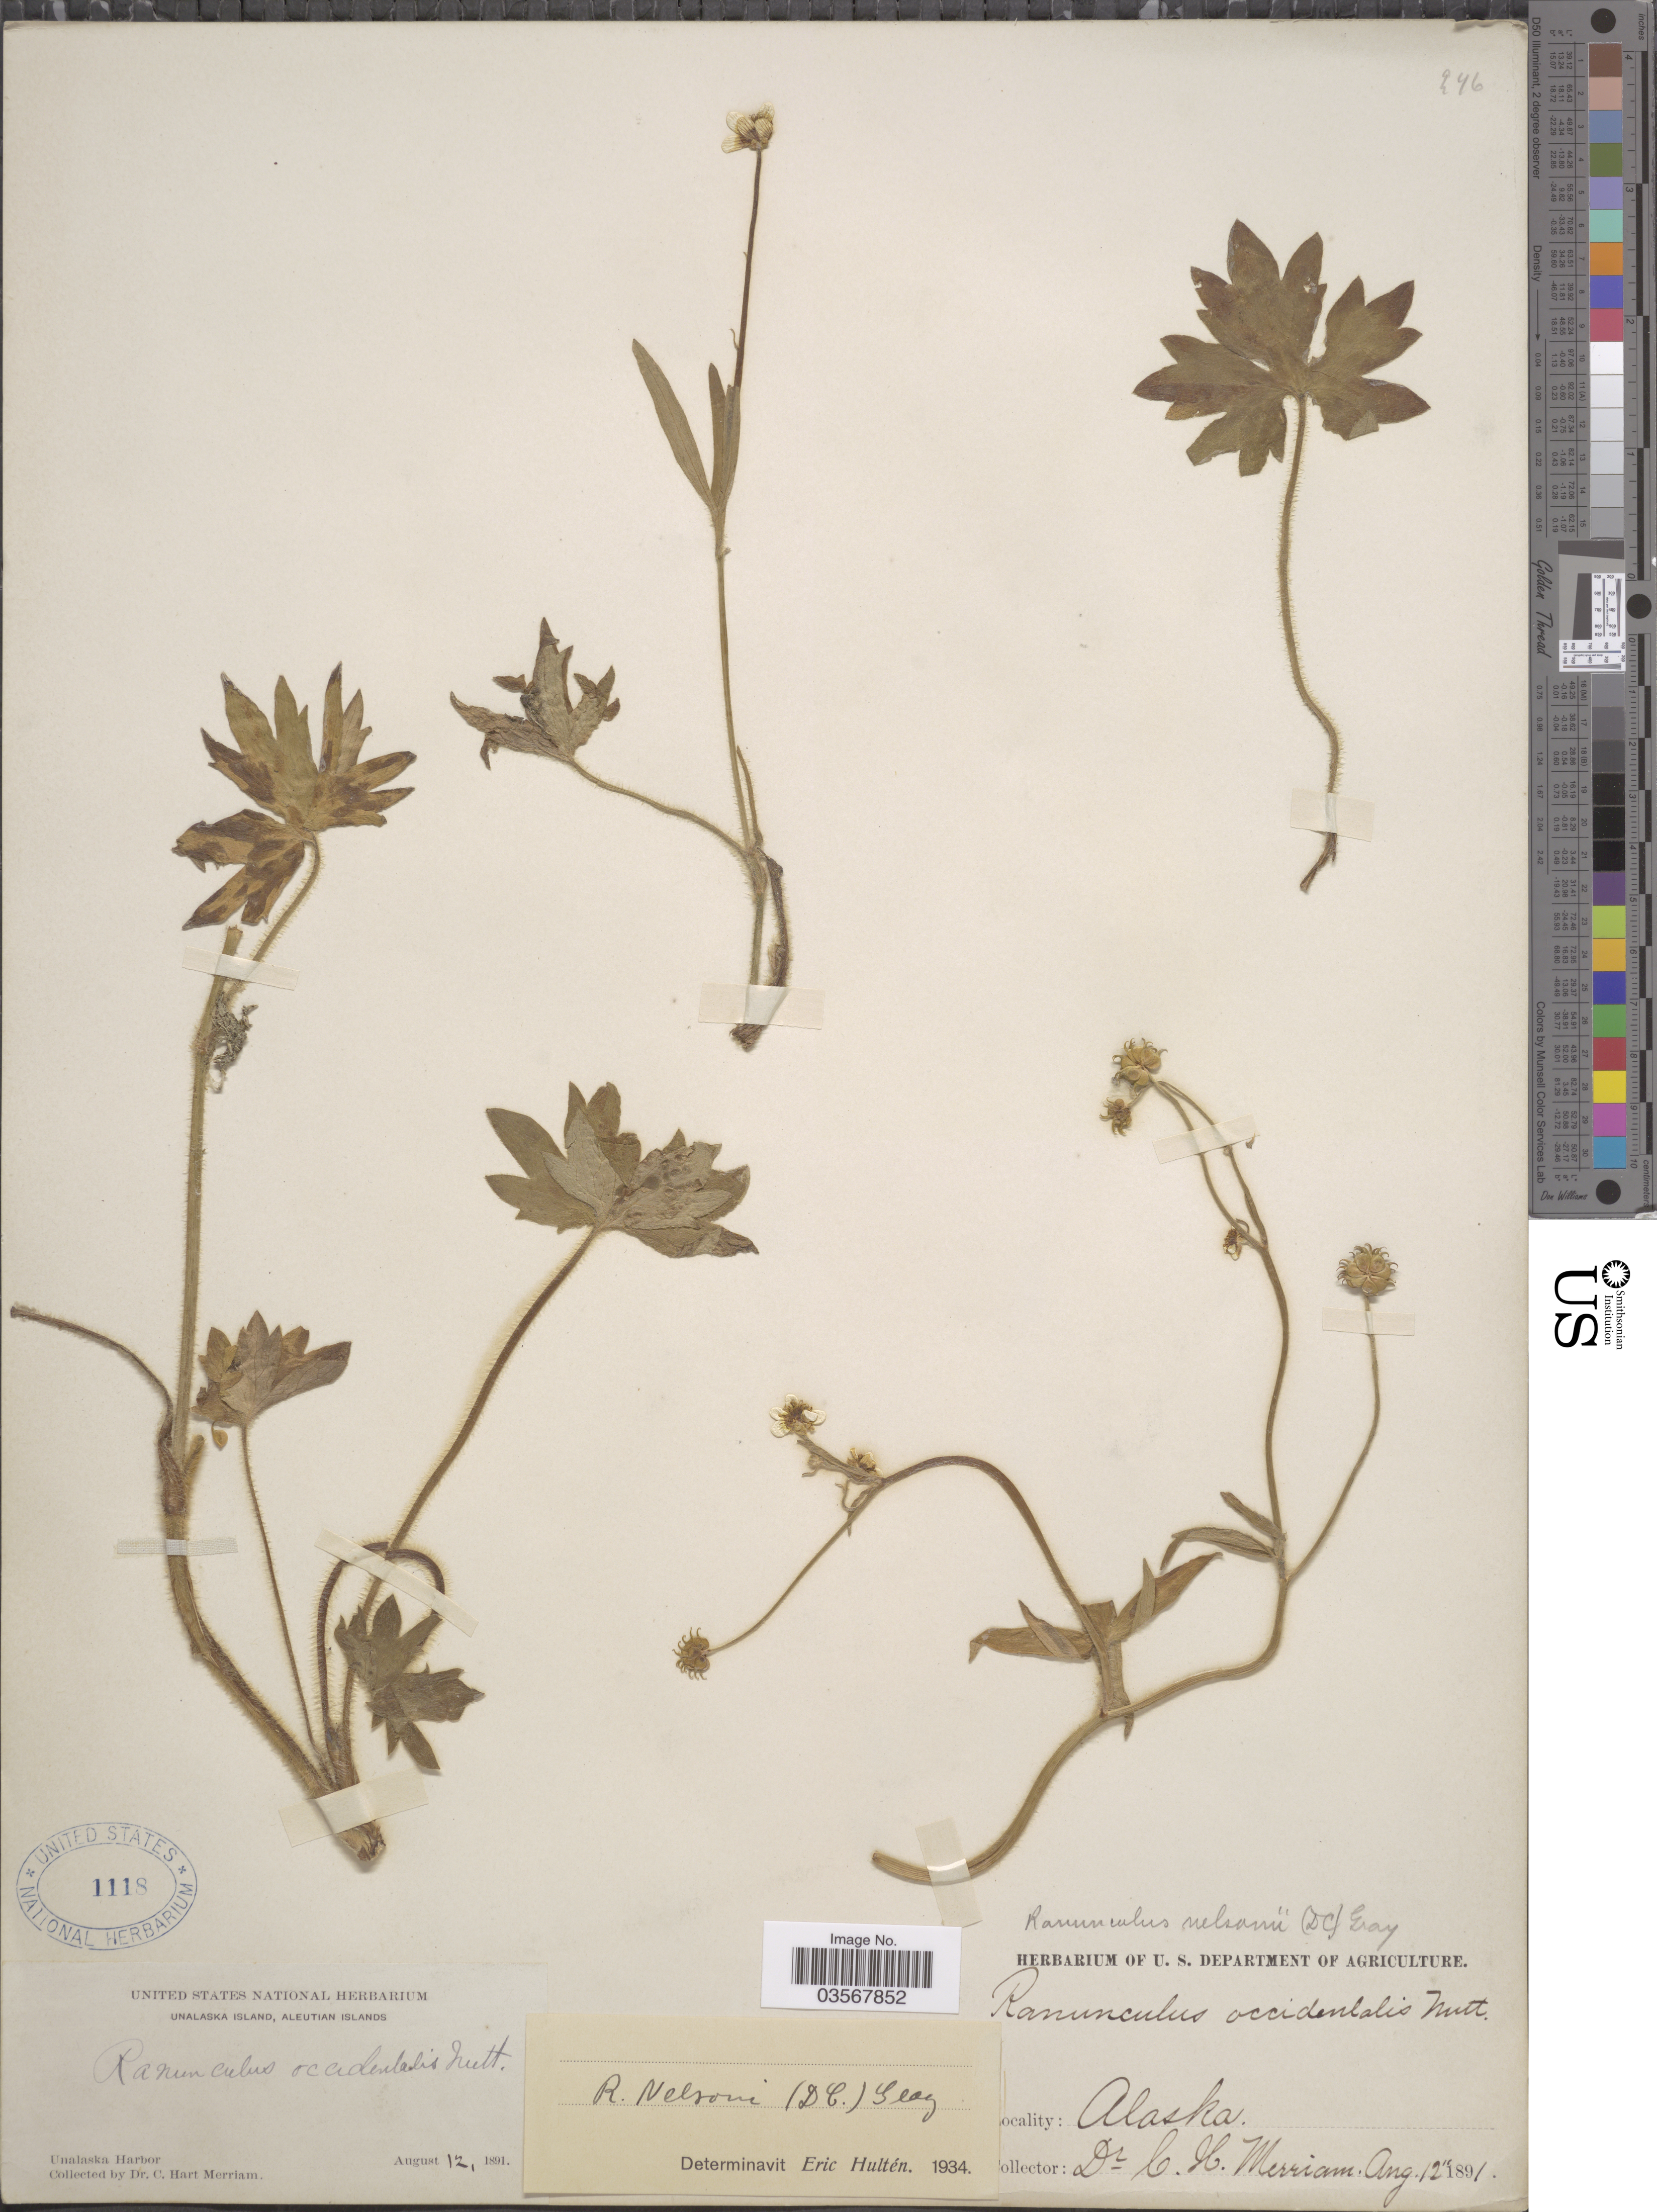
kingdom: Plantae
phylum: Tracheophyta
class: Magnoliopsida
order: Ranunculales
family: Ranunculaceae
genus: Ranunculus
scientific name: Ranunculus occidentalis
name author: Nutt.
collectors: C. Merriam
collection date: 1891-08-12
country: United States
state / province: Alaska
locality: Unalaska Island, Aleutian Islands. Unalaska Harbor.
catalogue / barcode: US 1118